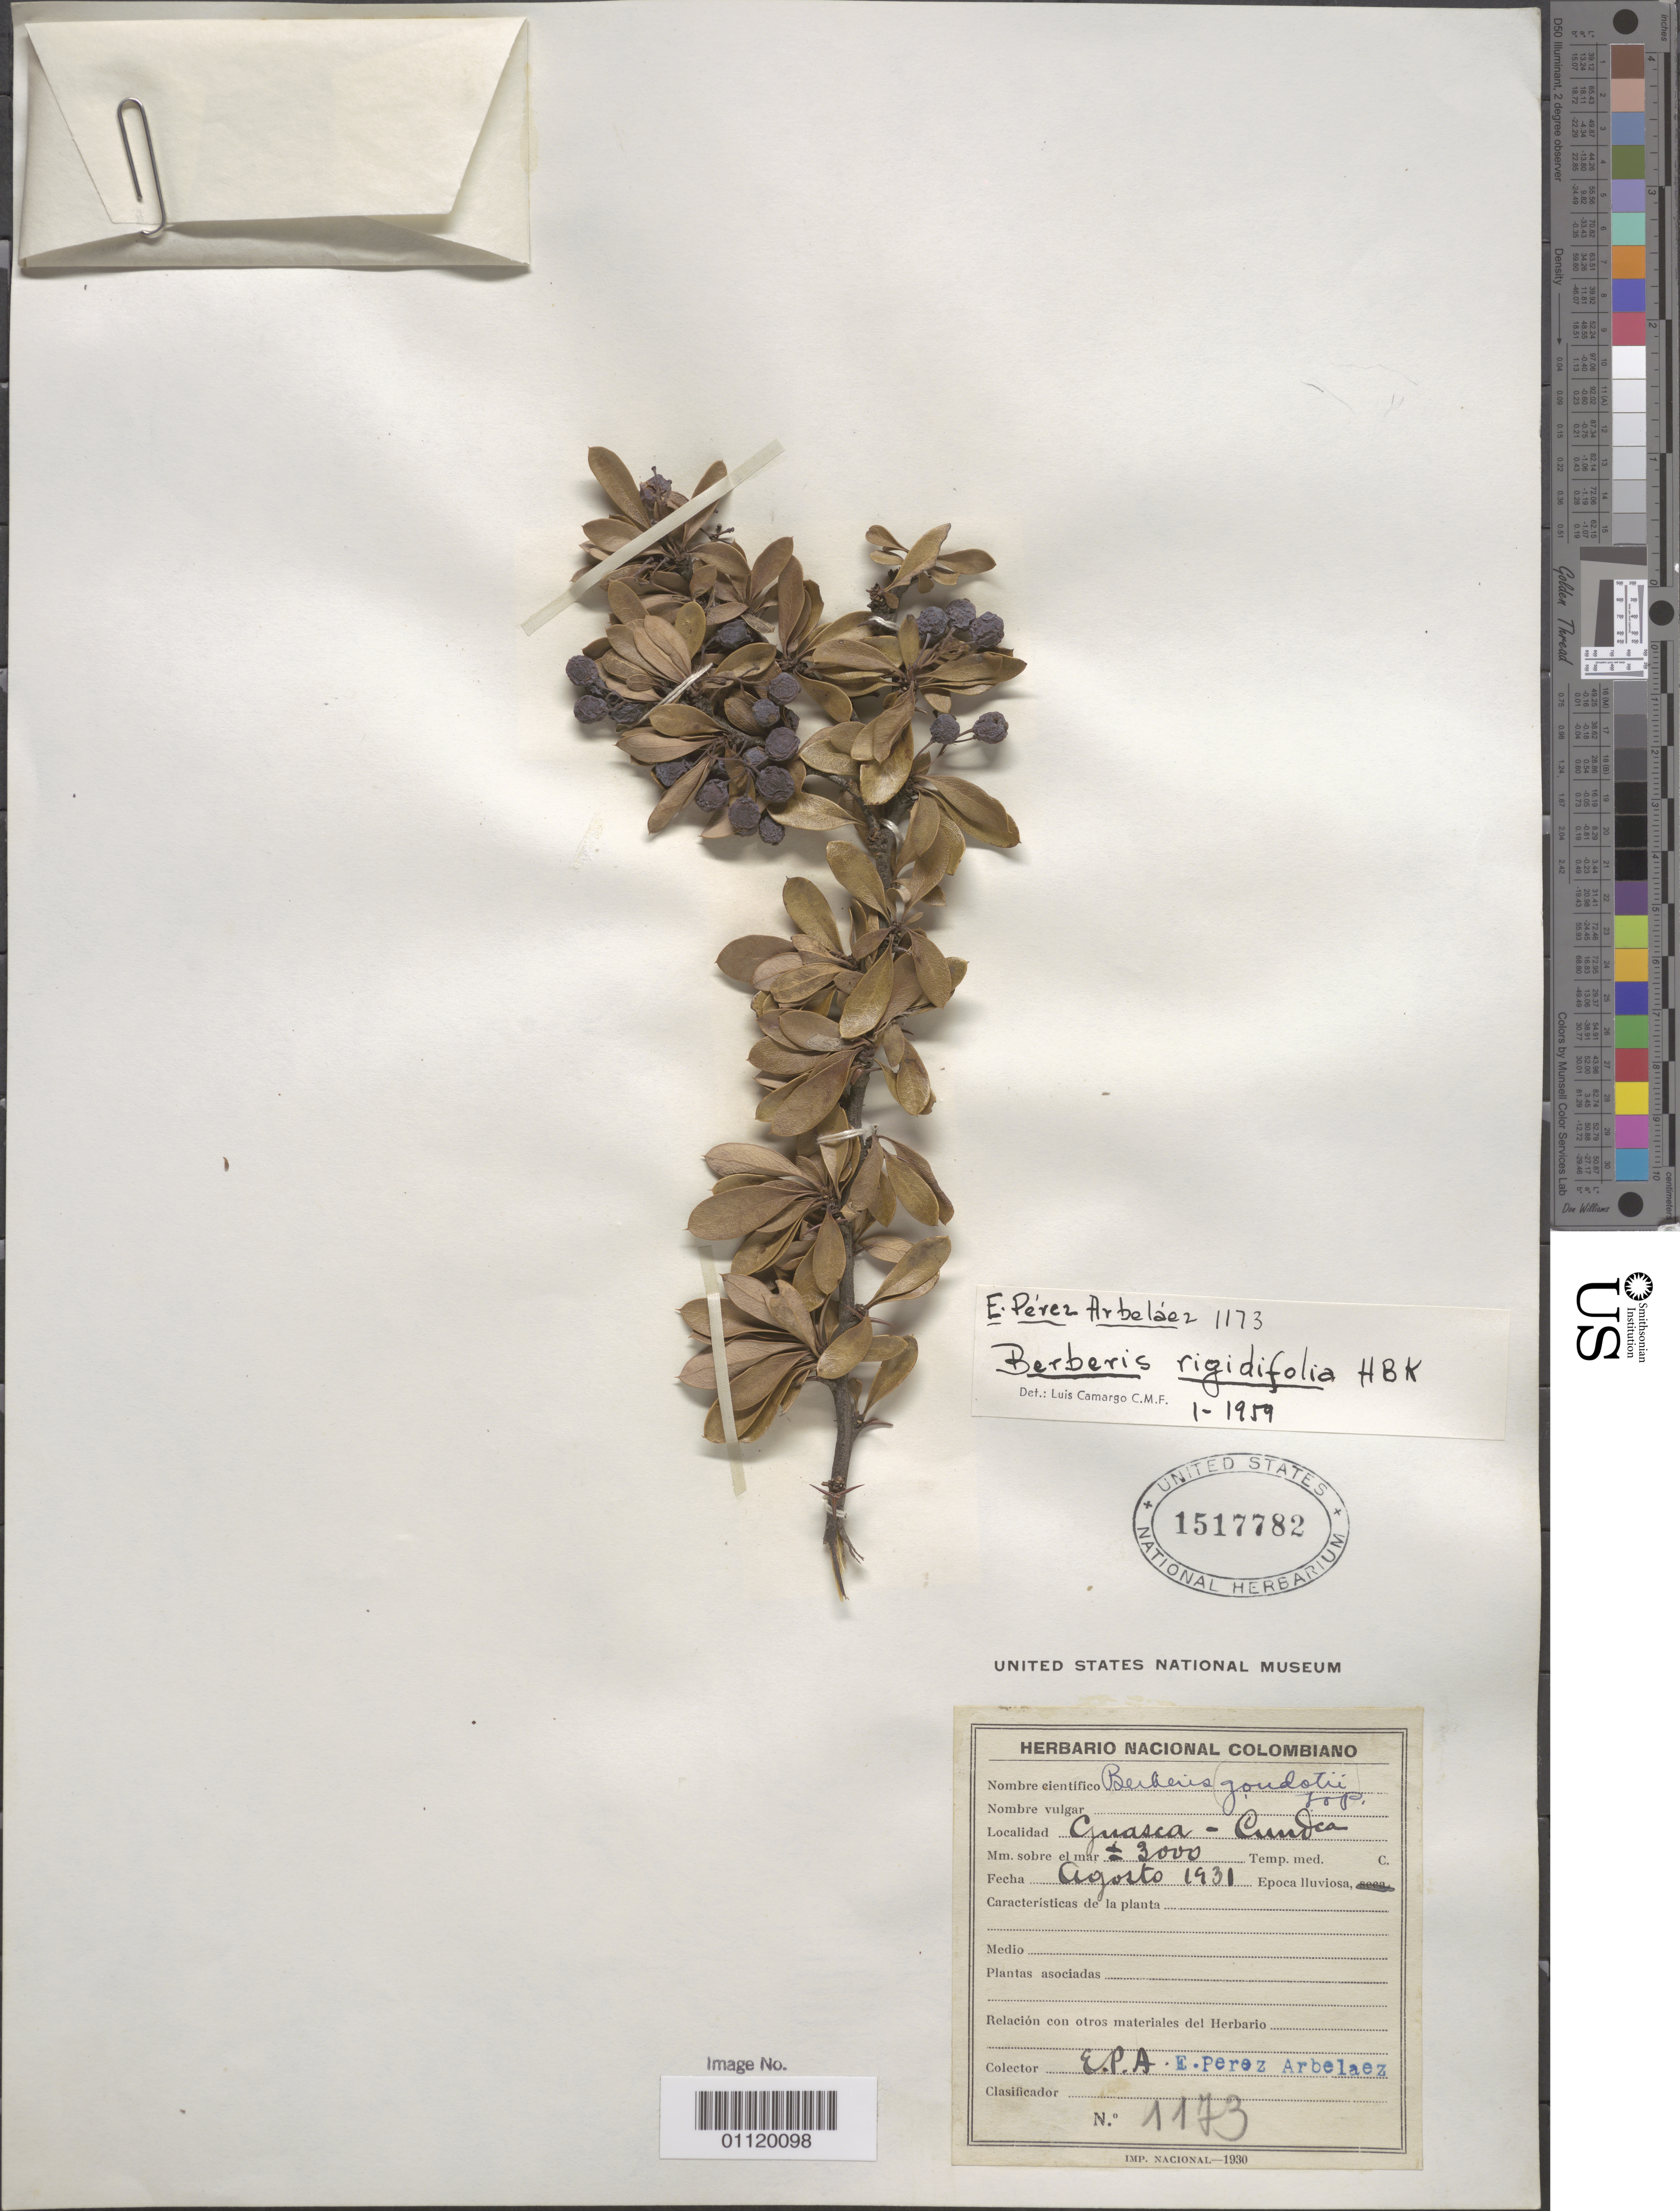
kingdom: Plantae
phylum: Tracheophyta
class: Magnoliopsida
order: Ranunculales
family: Berberidaceae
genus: Berberis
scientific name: Berberis rigidifolia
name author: Kunth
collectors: E. Pérez Arbeláez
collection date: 1931-08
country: Colombia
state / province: Cundinamarca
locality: Guasca, Cundinamarca.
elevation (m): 3000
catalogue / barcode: US 1517782